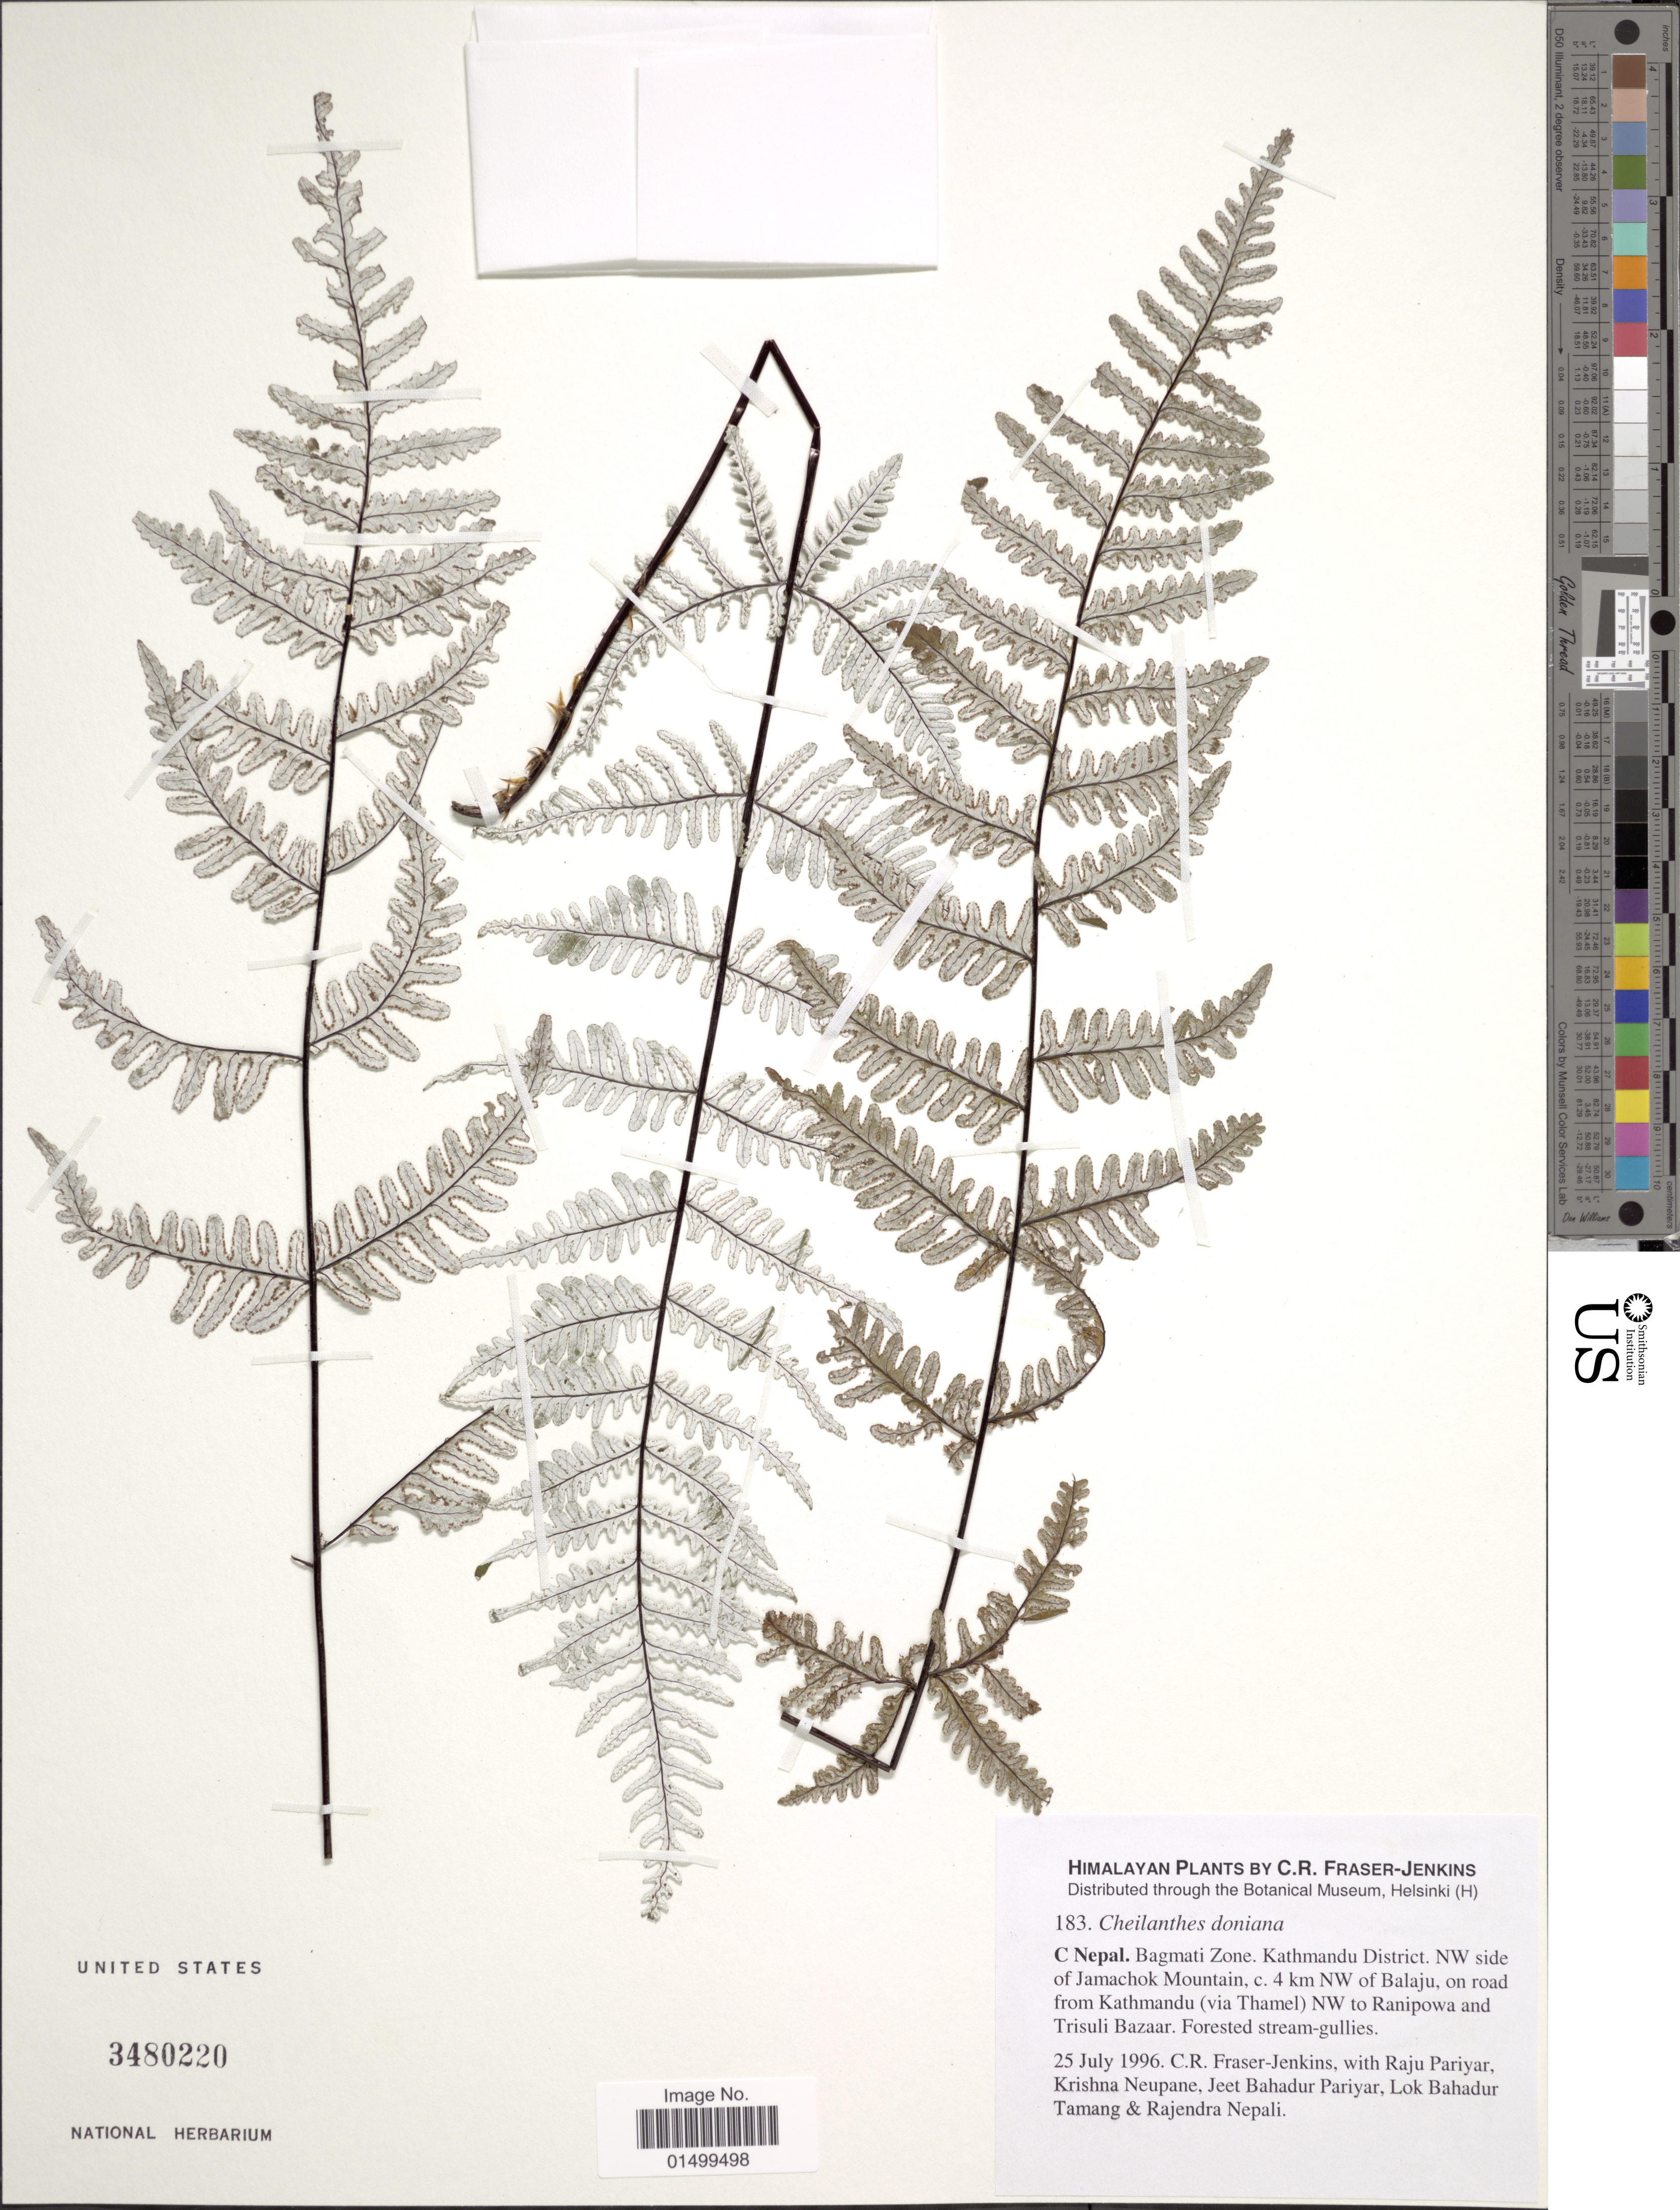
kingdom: Plantae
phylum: Tracheophyta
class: Polypodiopsida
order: Polypodiales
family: Pteridaceae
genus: Cheilanthes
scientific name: Cheilanthes doniana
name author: Fraser-Jenk. & Khullar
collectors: C. R. Fraser-Jenkins, R. Pariyar, K. Neupane, J. Pariyar & et al.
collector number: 183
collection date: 1996-07-25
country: Nepal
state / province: Bagmati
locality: Katmandu District. NW side of Jamachok Mountain, c. 4 km NW of Balaju, on road from Kathmandu (via Thamel) NW to Ranipowa and Trisuli Bazaar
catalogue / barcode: US 3480220